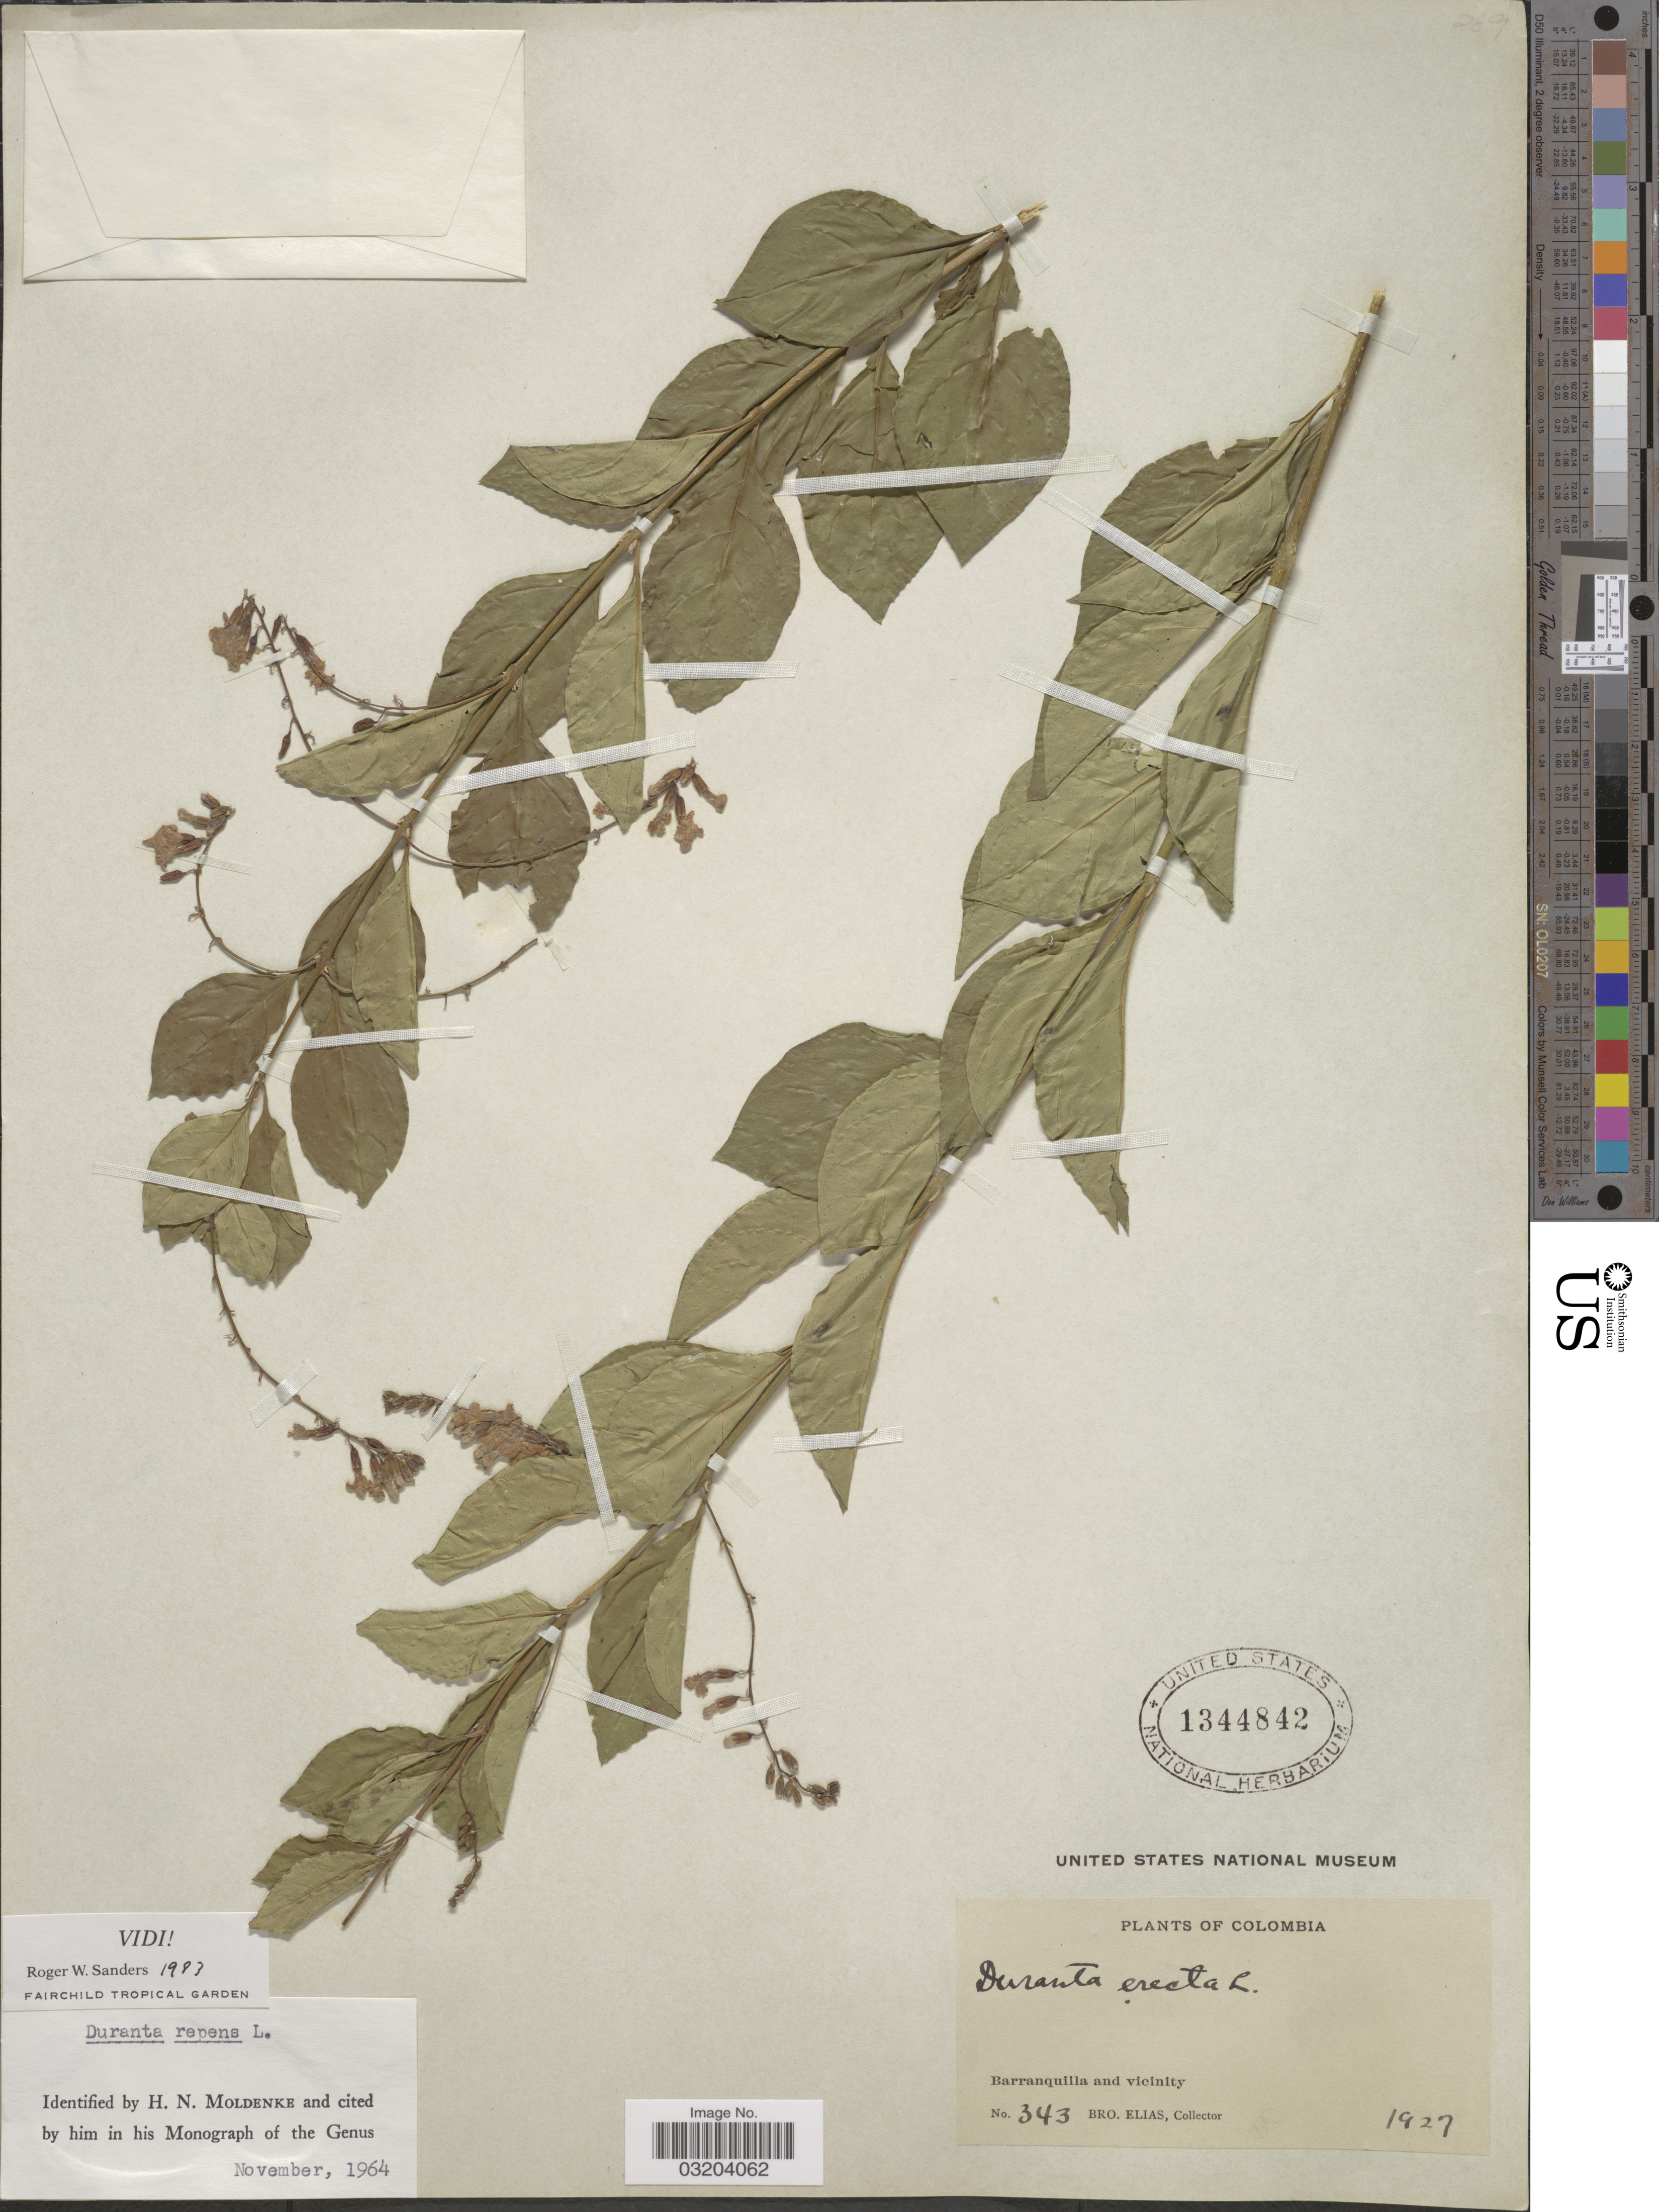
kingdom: Plantae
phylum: Tracheophyta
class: Magnoliopsida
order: Lamiales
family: Verbenaceae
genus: Duranta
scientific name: Duranta erecta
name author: L.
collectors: Bro. Elias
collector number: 343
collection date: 1927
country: Colombia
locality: Barranquilla and vicinity.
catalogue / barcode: US 1344842